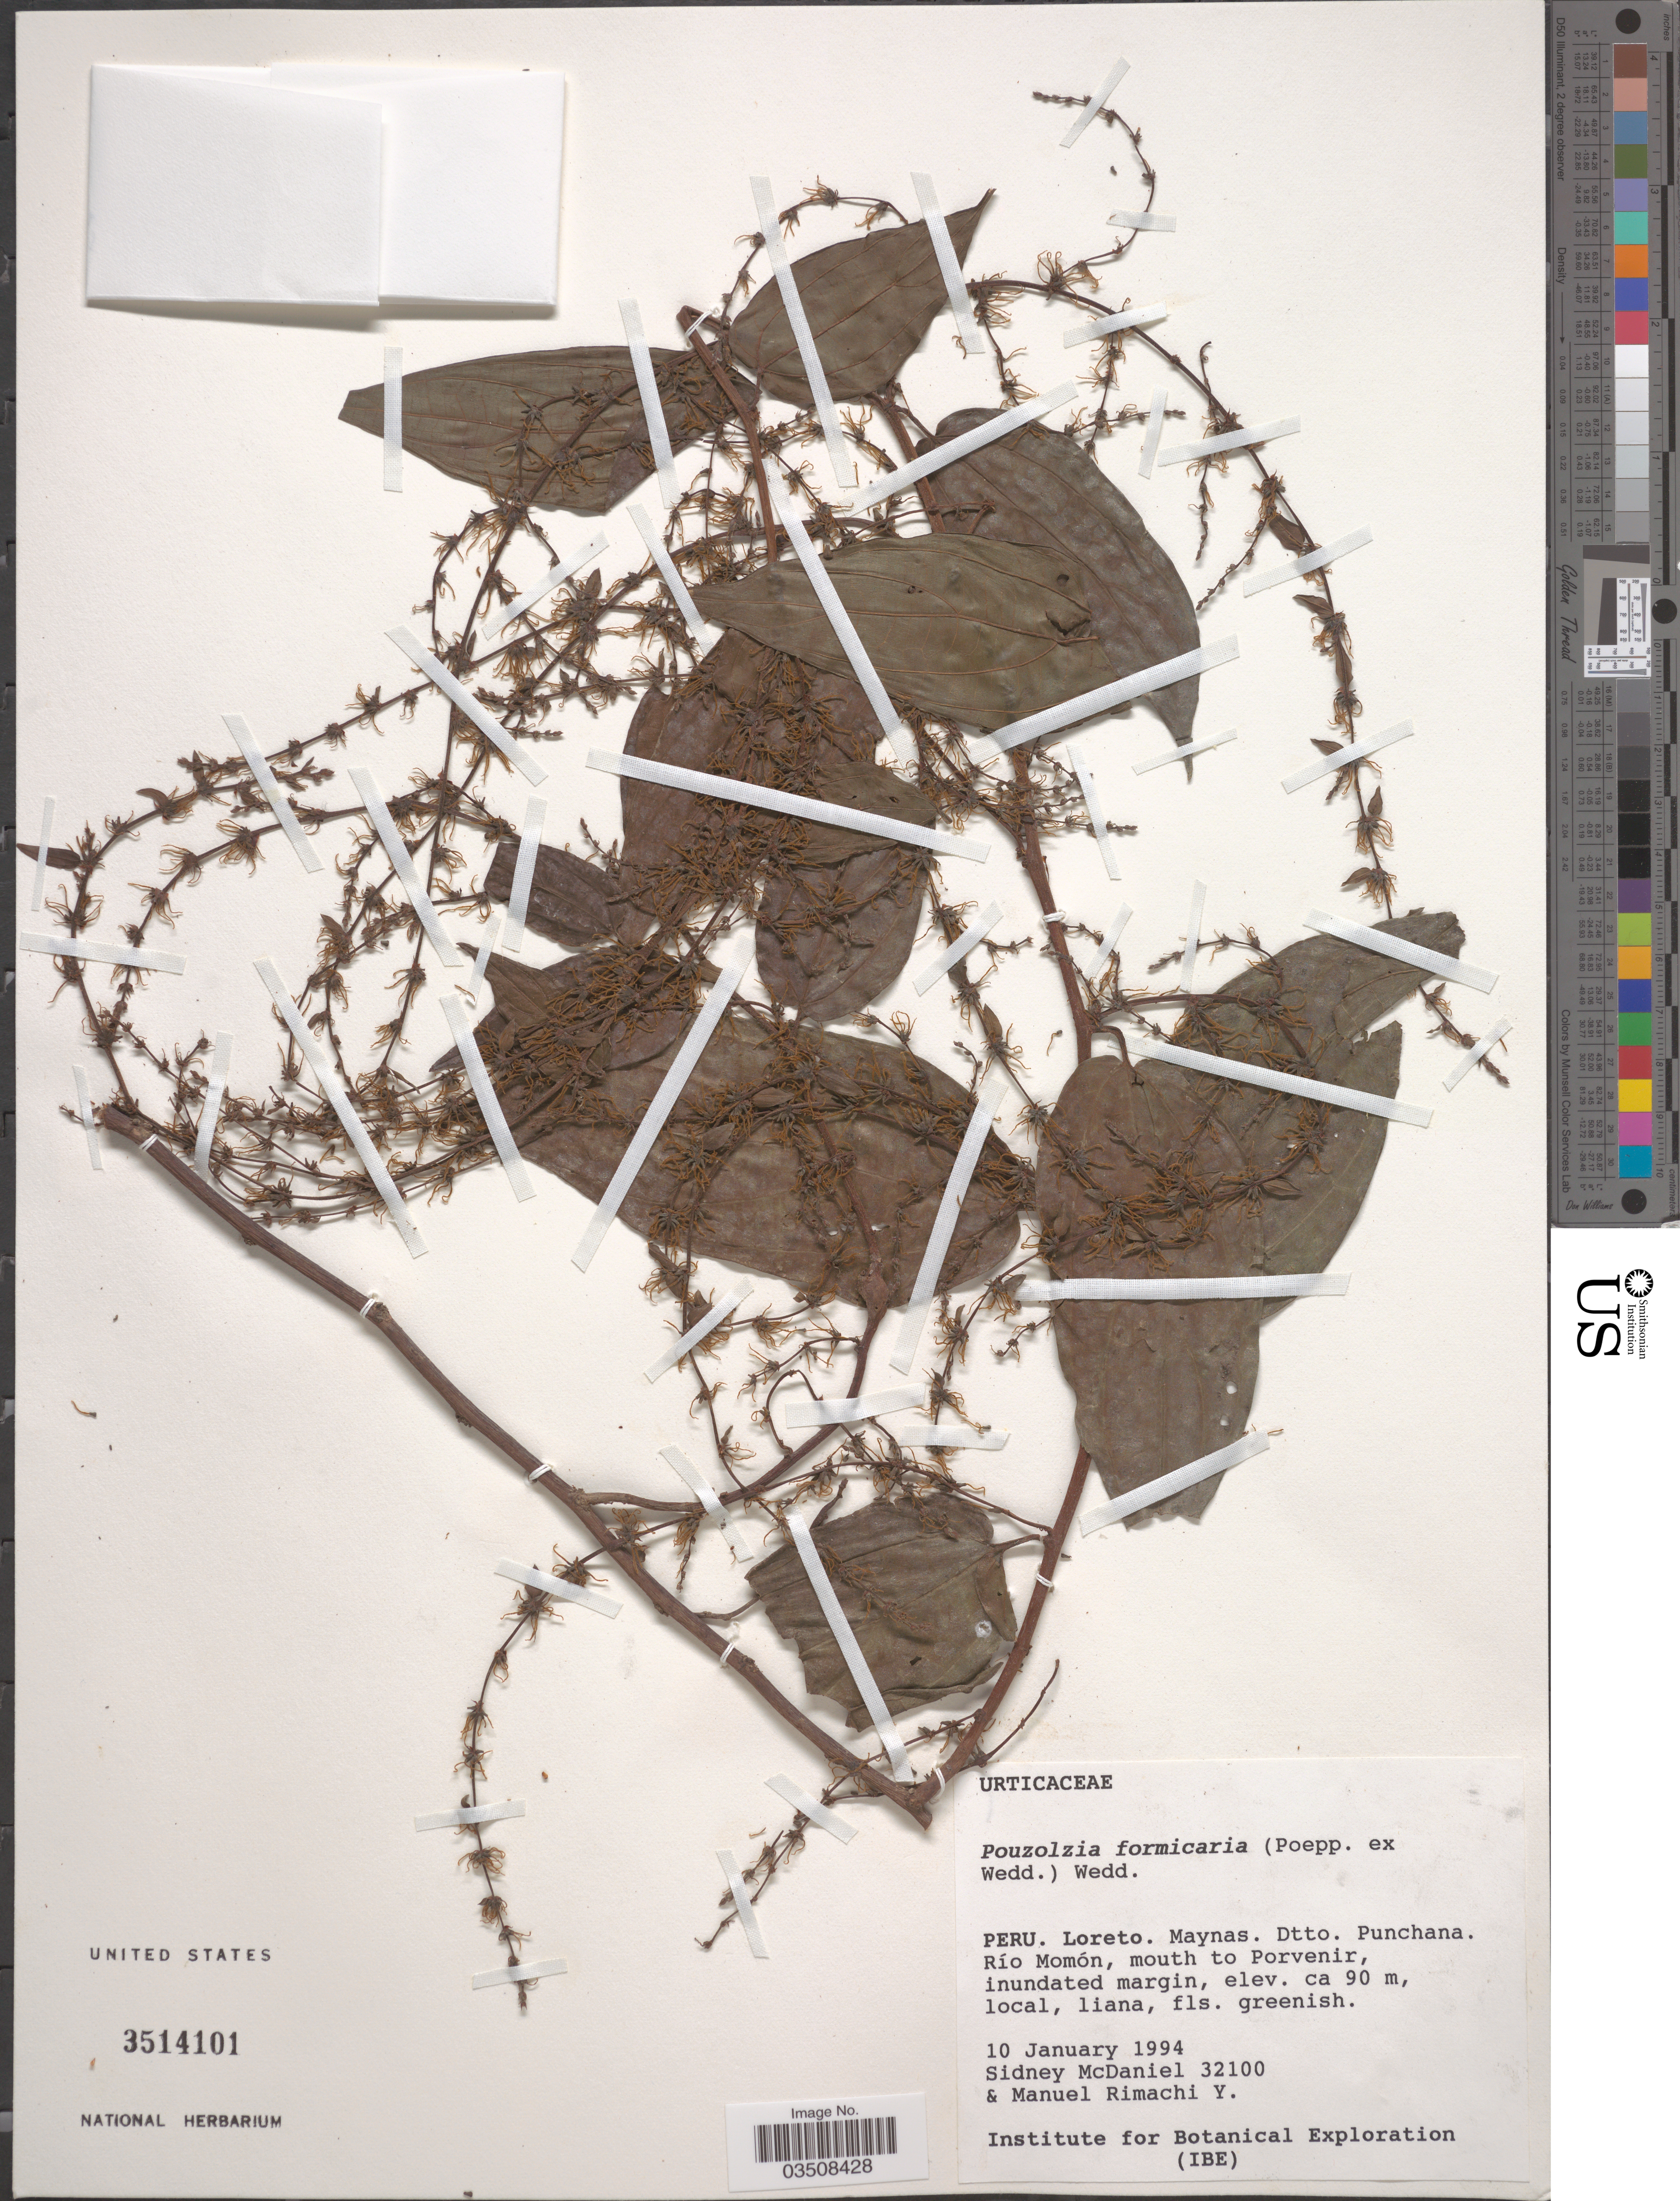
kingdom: Plantae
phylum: Tracheophyta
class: Magnoliopsida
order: Rosales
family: Urticaceae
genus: Pouzolzia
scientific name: Pouzolzia formicaria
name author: (Poepp. ex Wedd.) Wedd.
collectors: S. McDaniel & M. Rimachi Y.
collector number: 32100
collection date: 1994-01-10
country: Peru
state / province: Loreto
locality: Maynas. Dtto. Punchana. Río Momón, mouth to Porvenir.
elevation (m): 90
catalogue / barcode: US 3514101